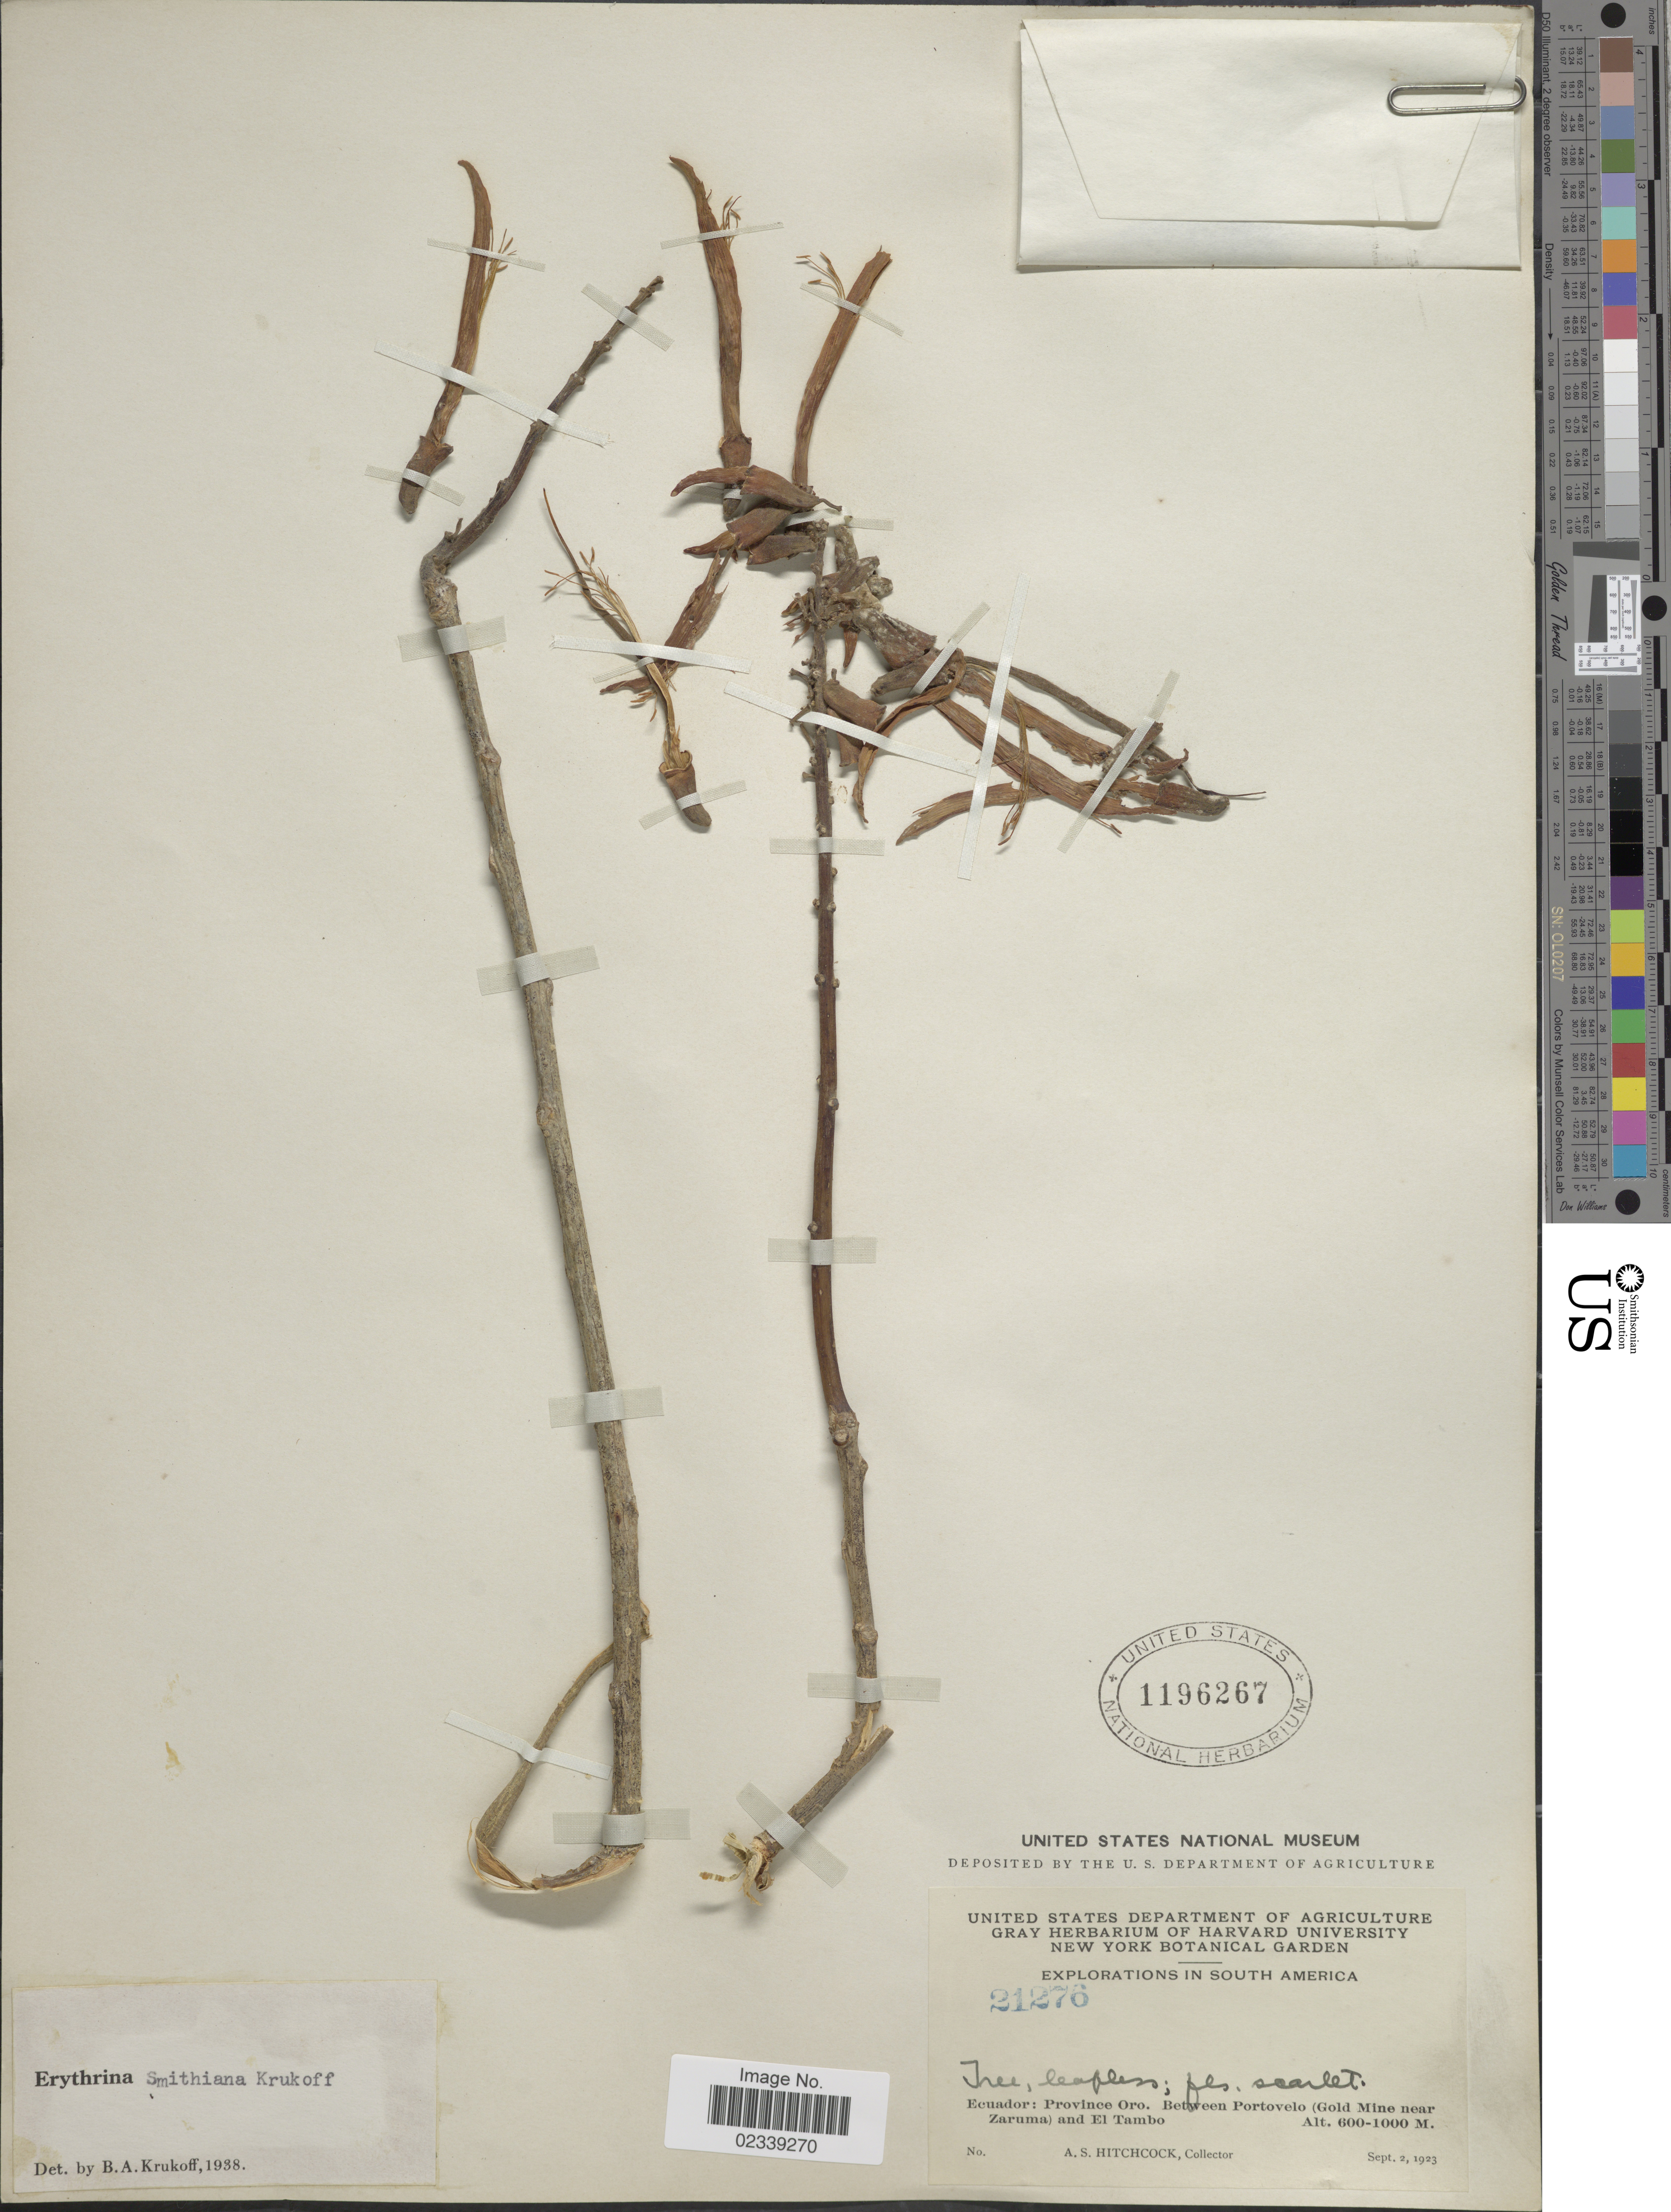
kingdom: Plantae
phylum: Tracheophyta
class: Magnoliopsida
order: Fabales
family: Fabaceae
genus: Erythrina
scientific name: Erythrina smithiana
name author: Krukoff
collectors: A. S. Hitchcock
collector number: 21276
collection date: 1923-09-02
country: Ecuador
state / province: El Oro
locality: Province Oro, between Portovelo (Gold Mine near Zaruma) and El Tambo.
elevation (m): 600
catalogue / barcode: US 1196267